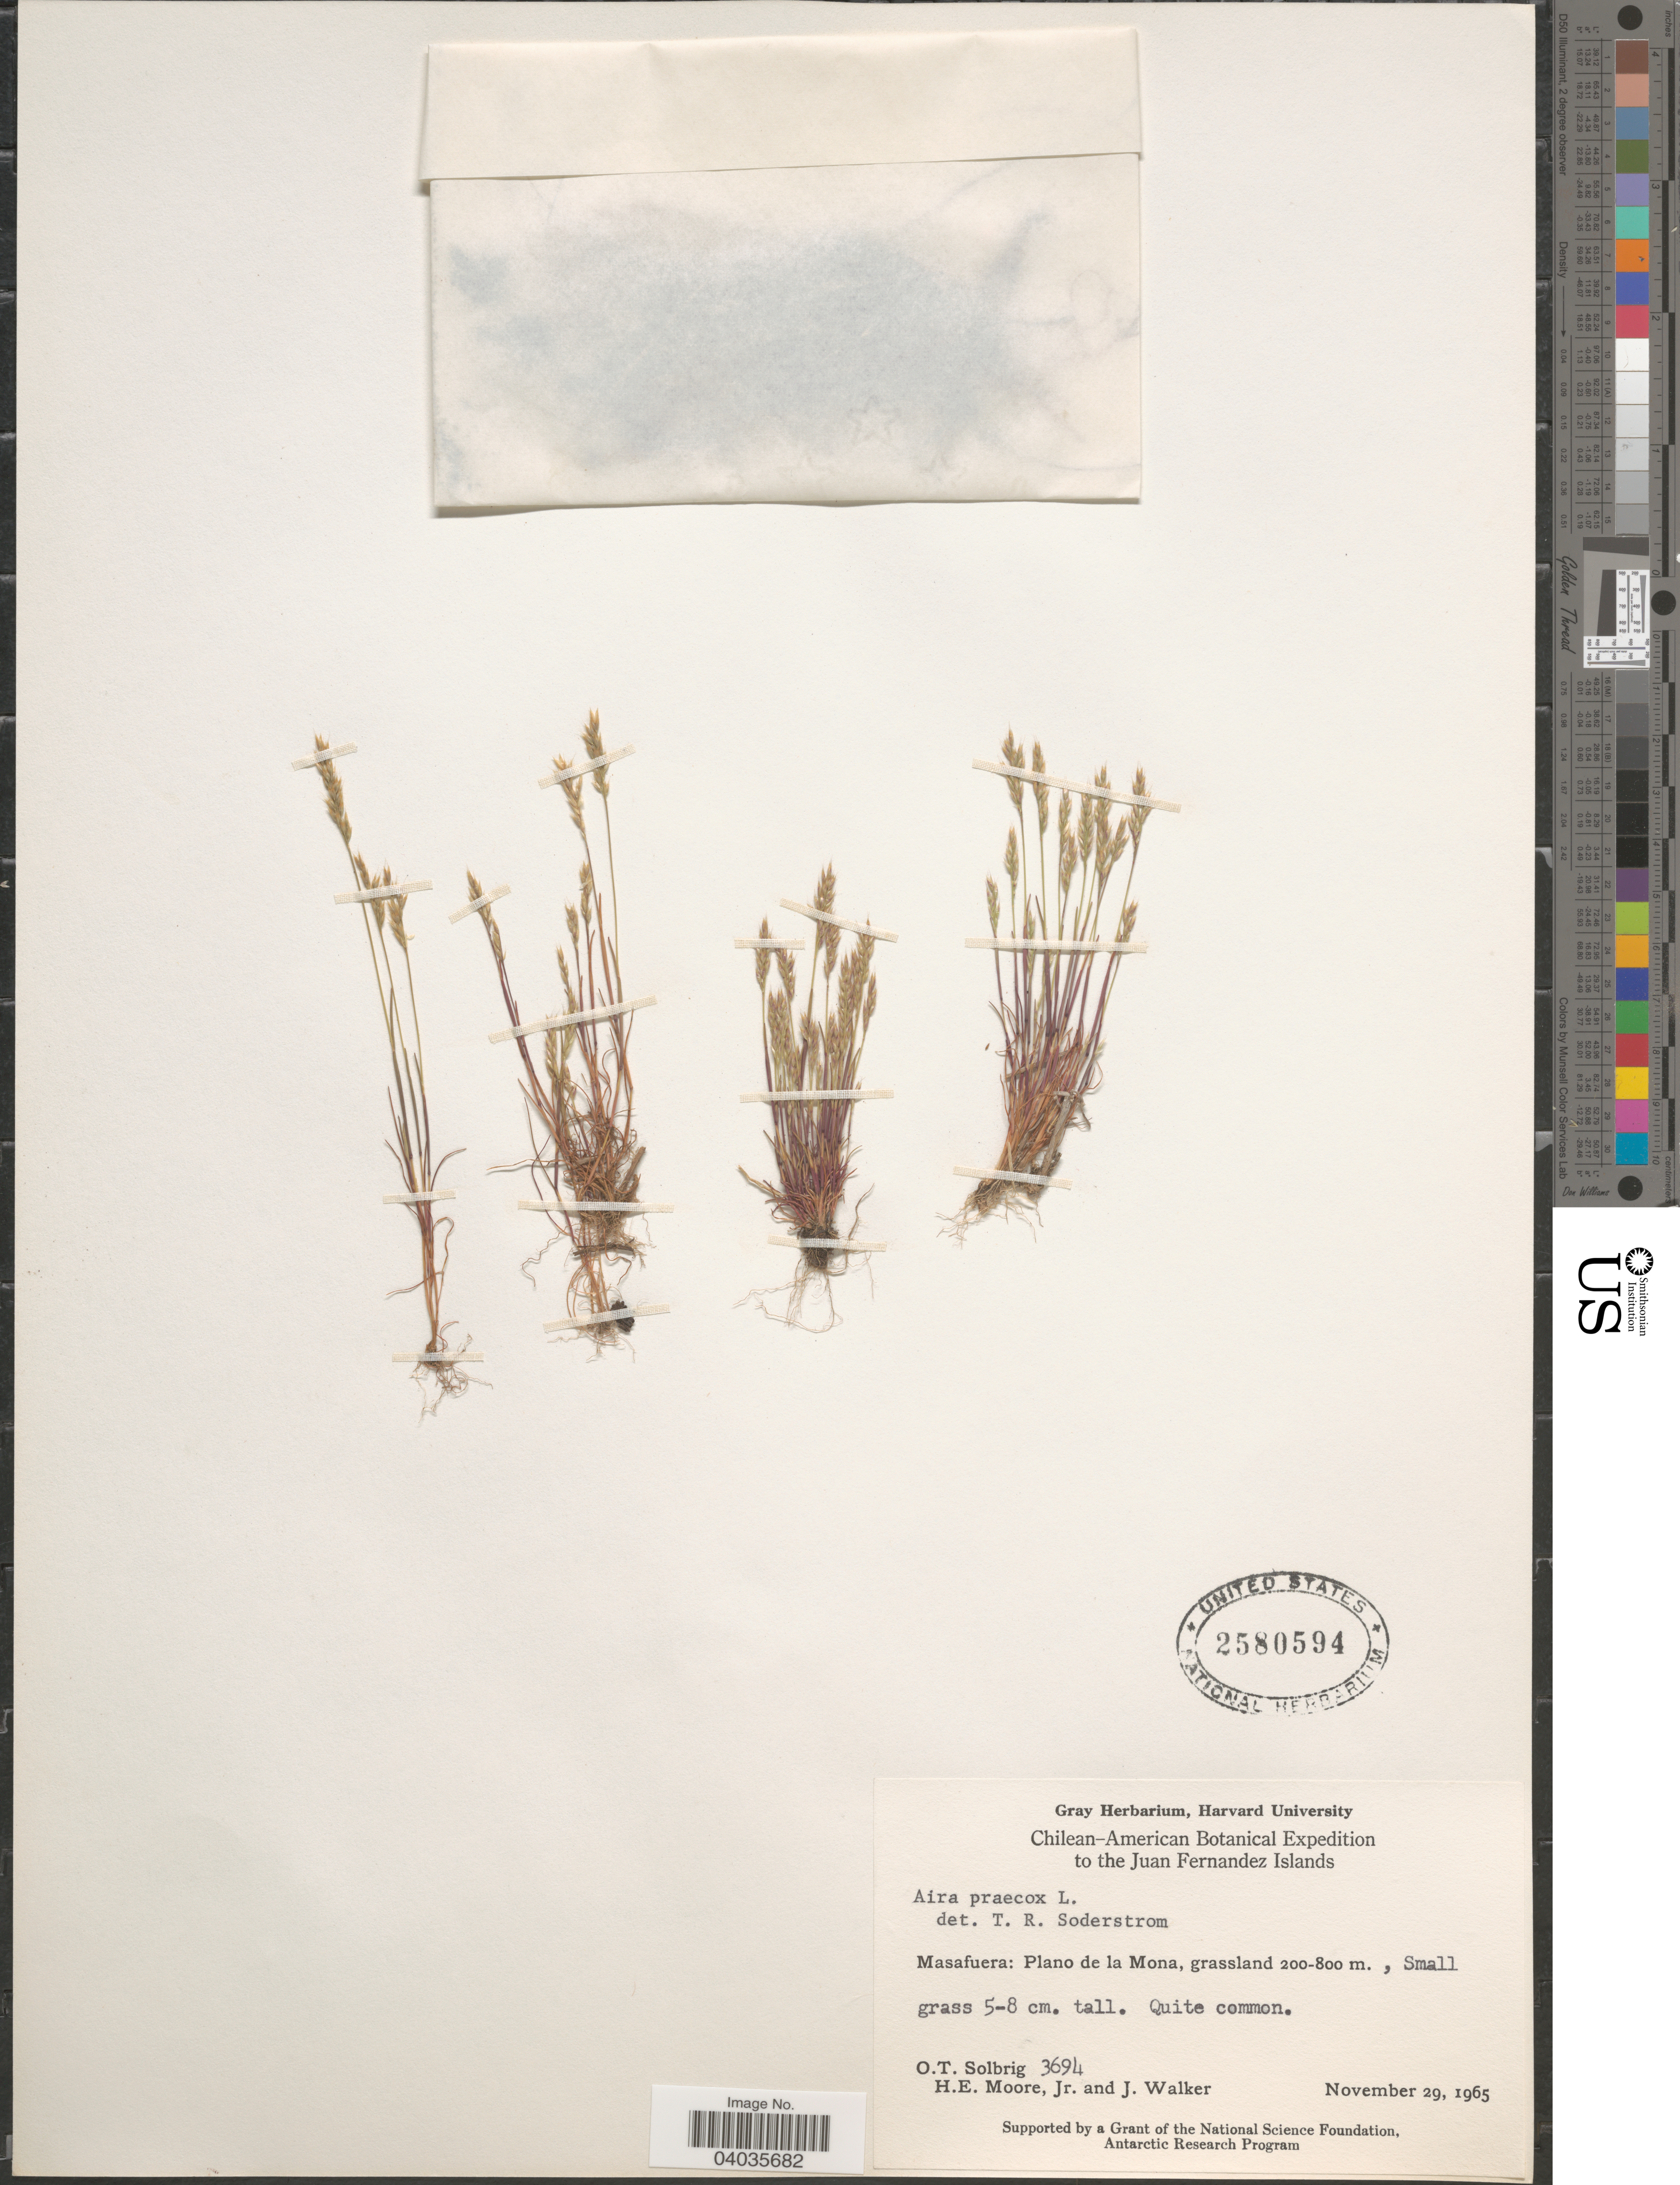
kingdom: Plantae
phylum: Tracheophyta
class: Liliopsida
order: Poales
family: Poaceae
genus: Aira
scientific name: Aira praecox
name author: L.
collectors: O. T. Solbrig, H. Moore & J. Walker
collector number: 3694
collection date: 1965-11-29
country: Chile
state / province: Valparaíso (V)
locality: Juan Fernandez Islands. Masafuera: Plano de la Mona, grassland.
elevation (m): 200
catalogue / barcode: US 2580594